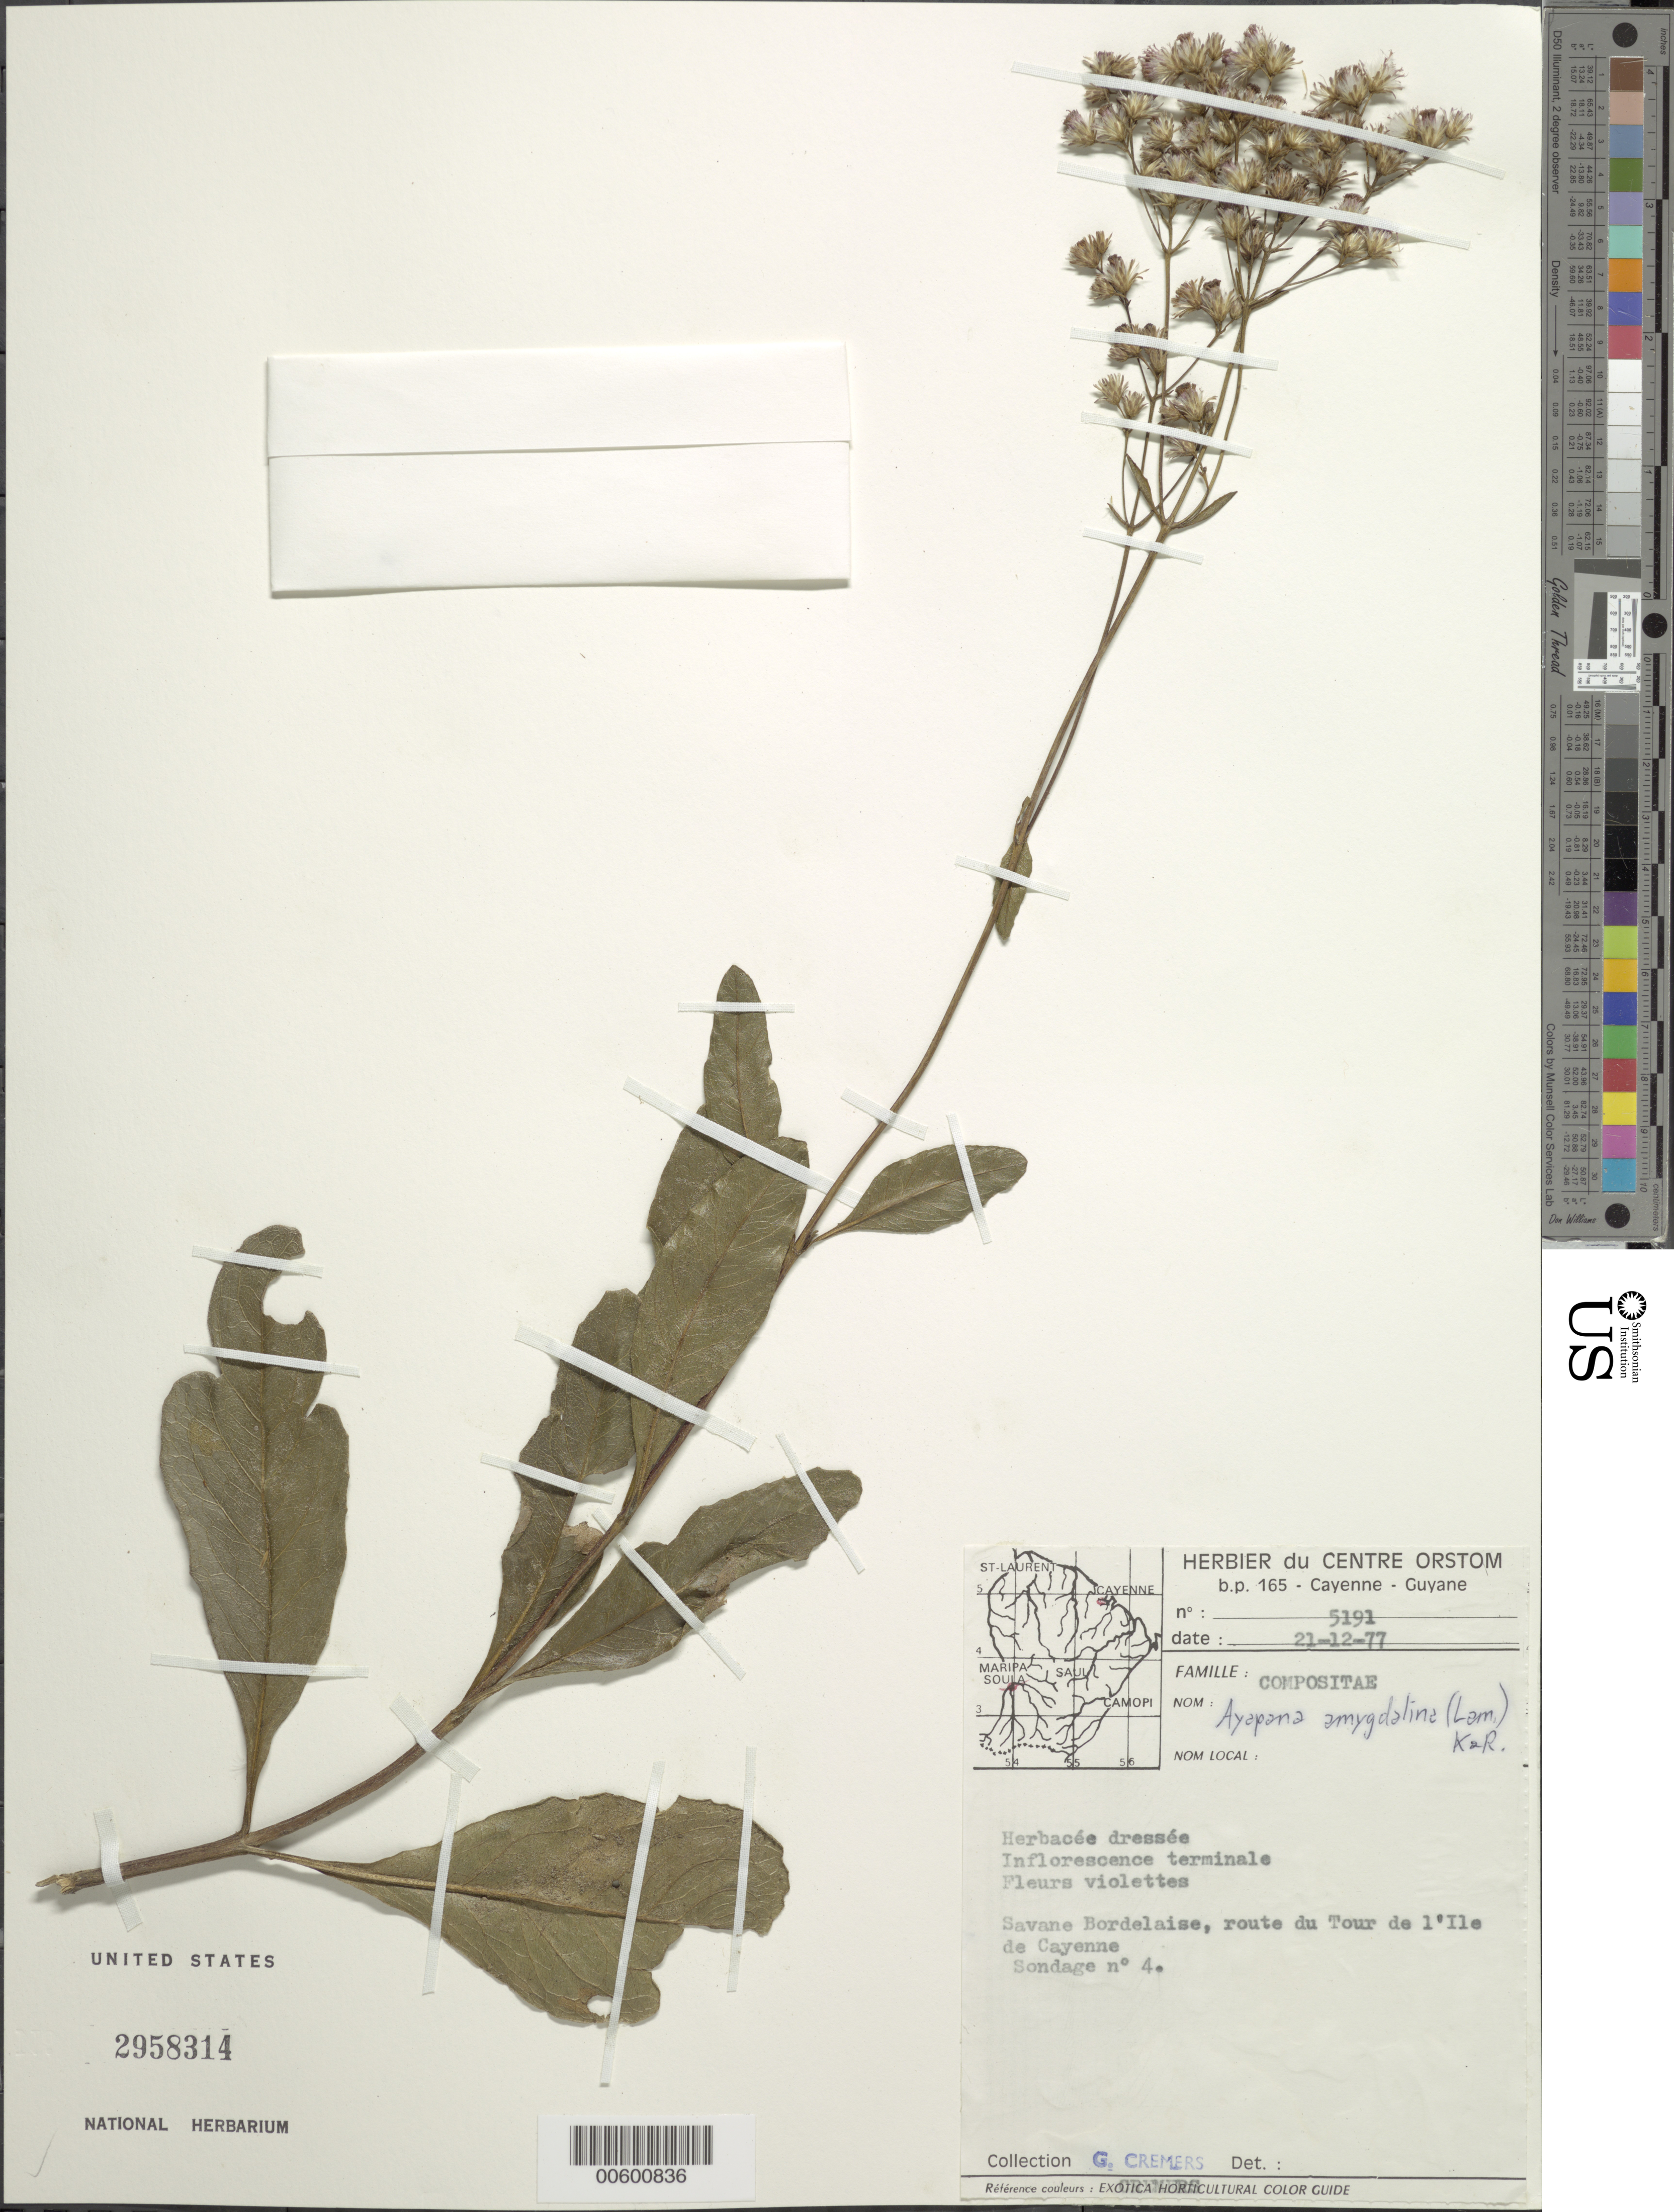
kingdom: Plantae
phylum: Tracheophyta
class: Magnoliopsida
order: Asterales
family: Asteraceae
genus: Ayapana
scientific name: Ayapana amygdalina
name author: (Lam.) R.M. King & H. Rob.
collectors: G. Cremers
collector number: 5191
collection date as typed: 21-Dec-77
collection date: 1977-12-21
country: French Guiana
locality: Savane Bordelaise, route du tour de l'Ile SW de Cayenne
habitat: Savanna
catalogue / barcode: US 2958314